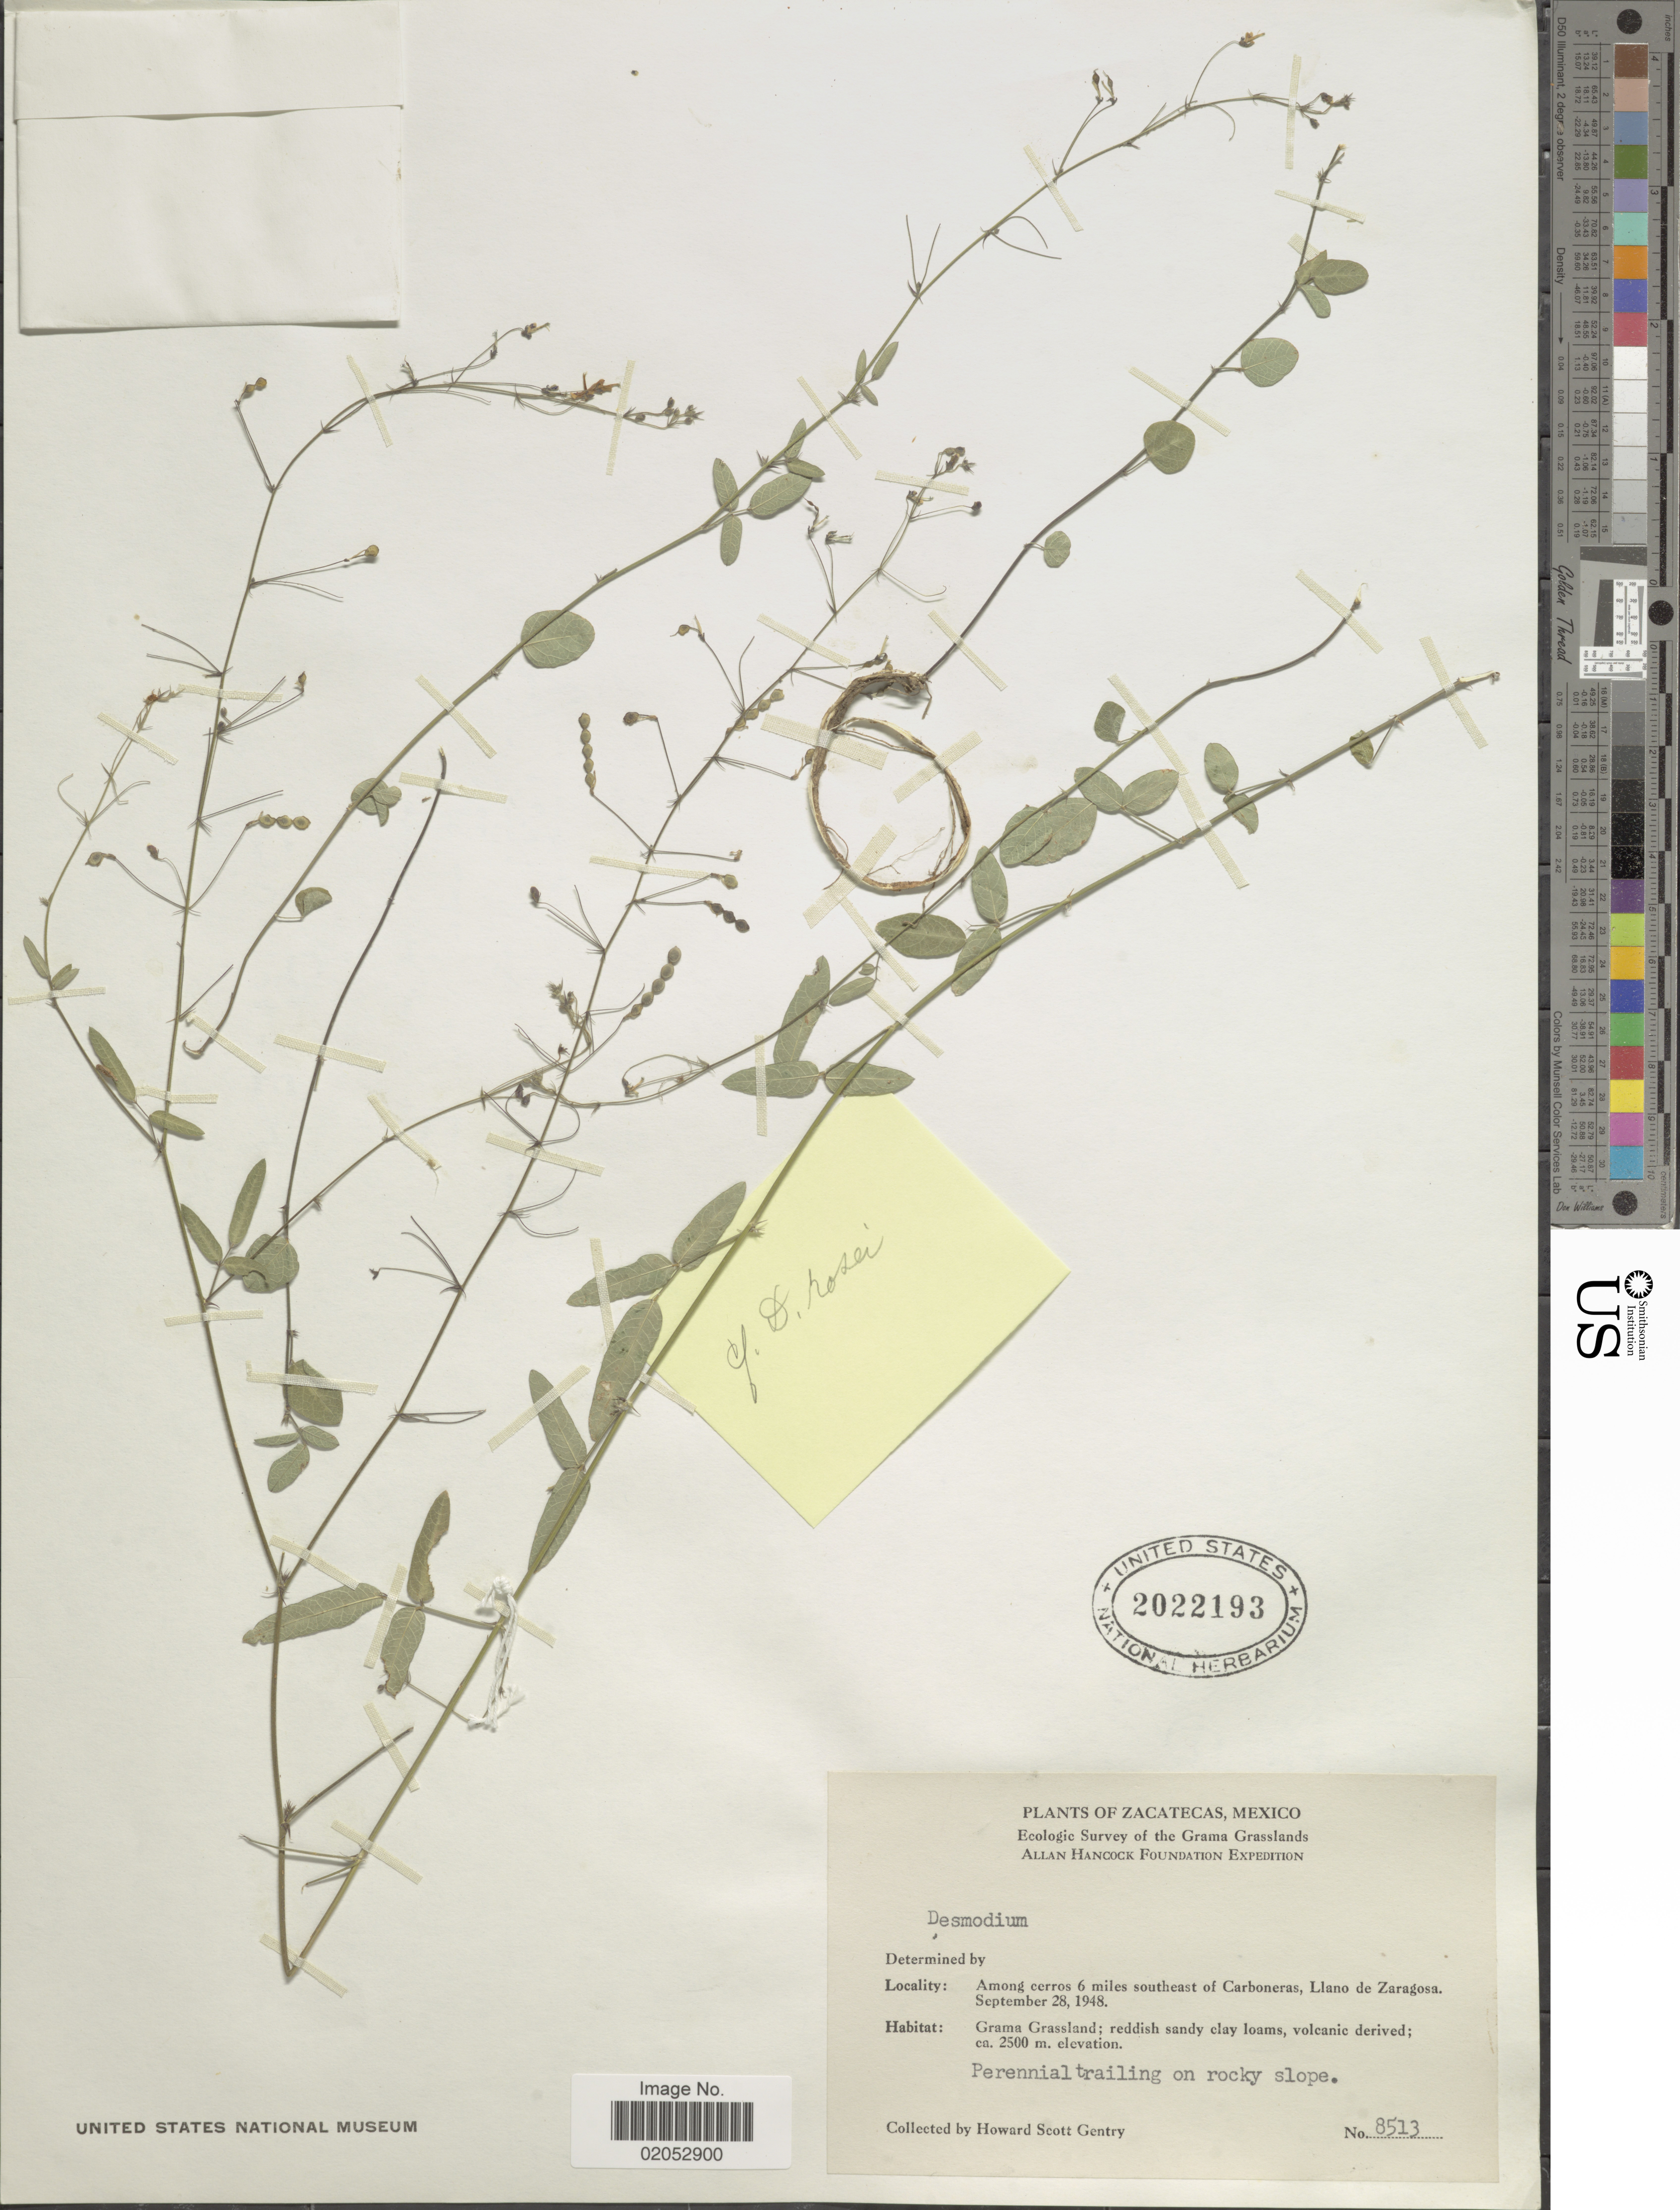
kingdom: Plantae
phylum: Tracheophyta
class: Magnoliopsida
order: Fabales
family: Fabaceae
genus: Desmodium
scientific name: Desmodium rosei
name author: B.G. Schub.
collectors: H. S. Gentry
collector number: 8513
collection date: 1948-09-28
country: Mexico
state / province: Zacatecas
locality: Grama Grasslands, Among cerros 6 miles southeast of Carboneras, Llano de Zaragosa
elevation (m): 2500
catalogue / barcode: US 2022193